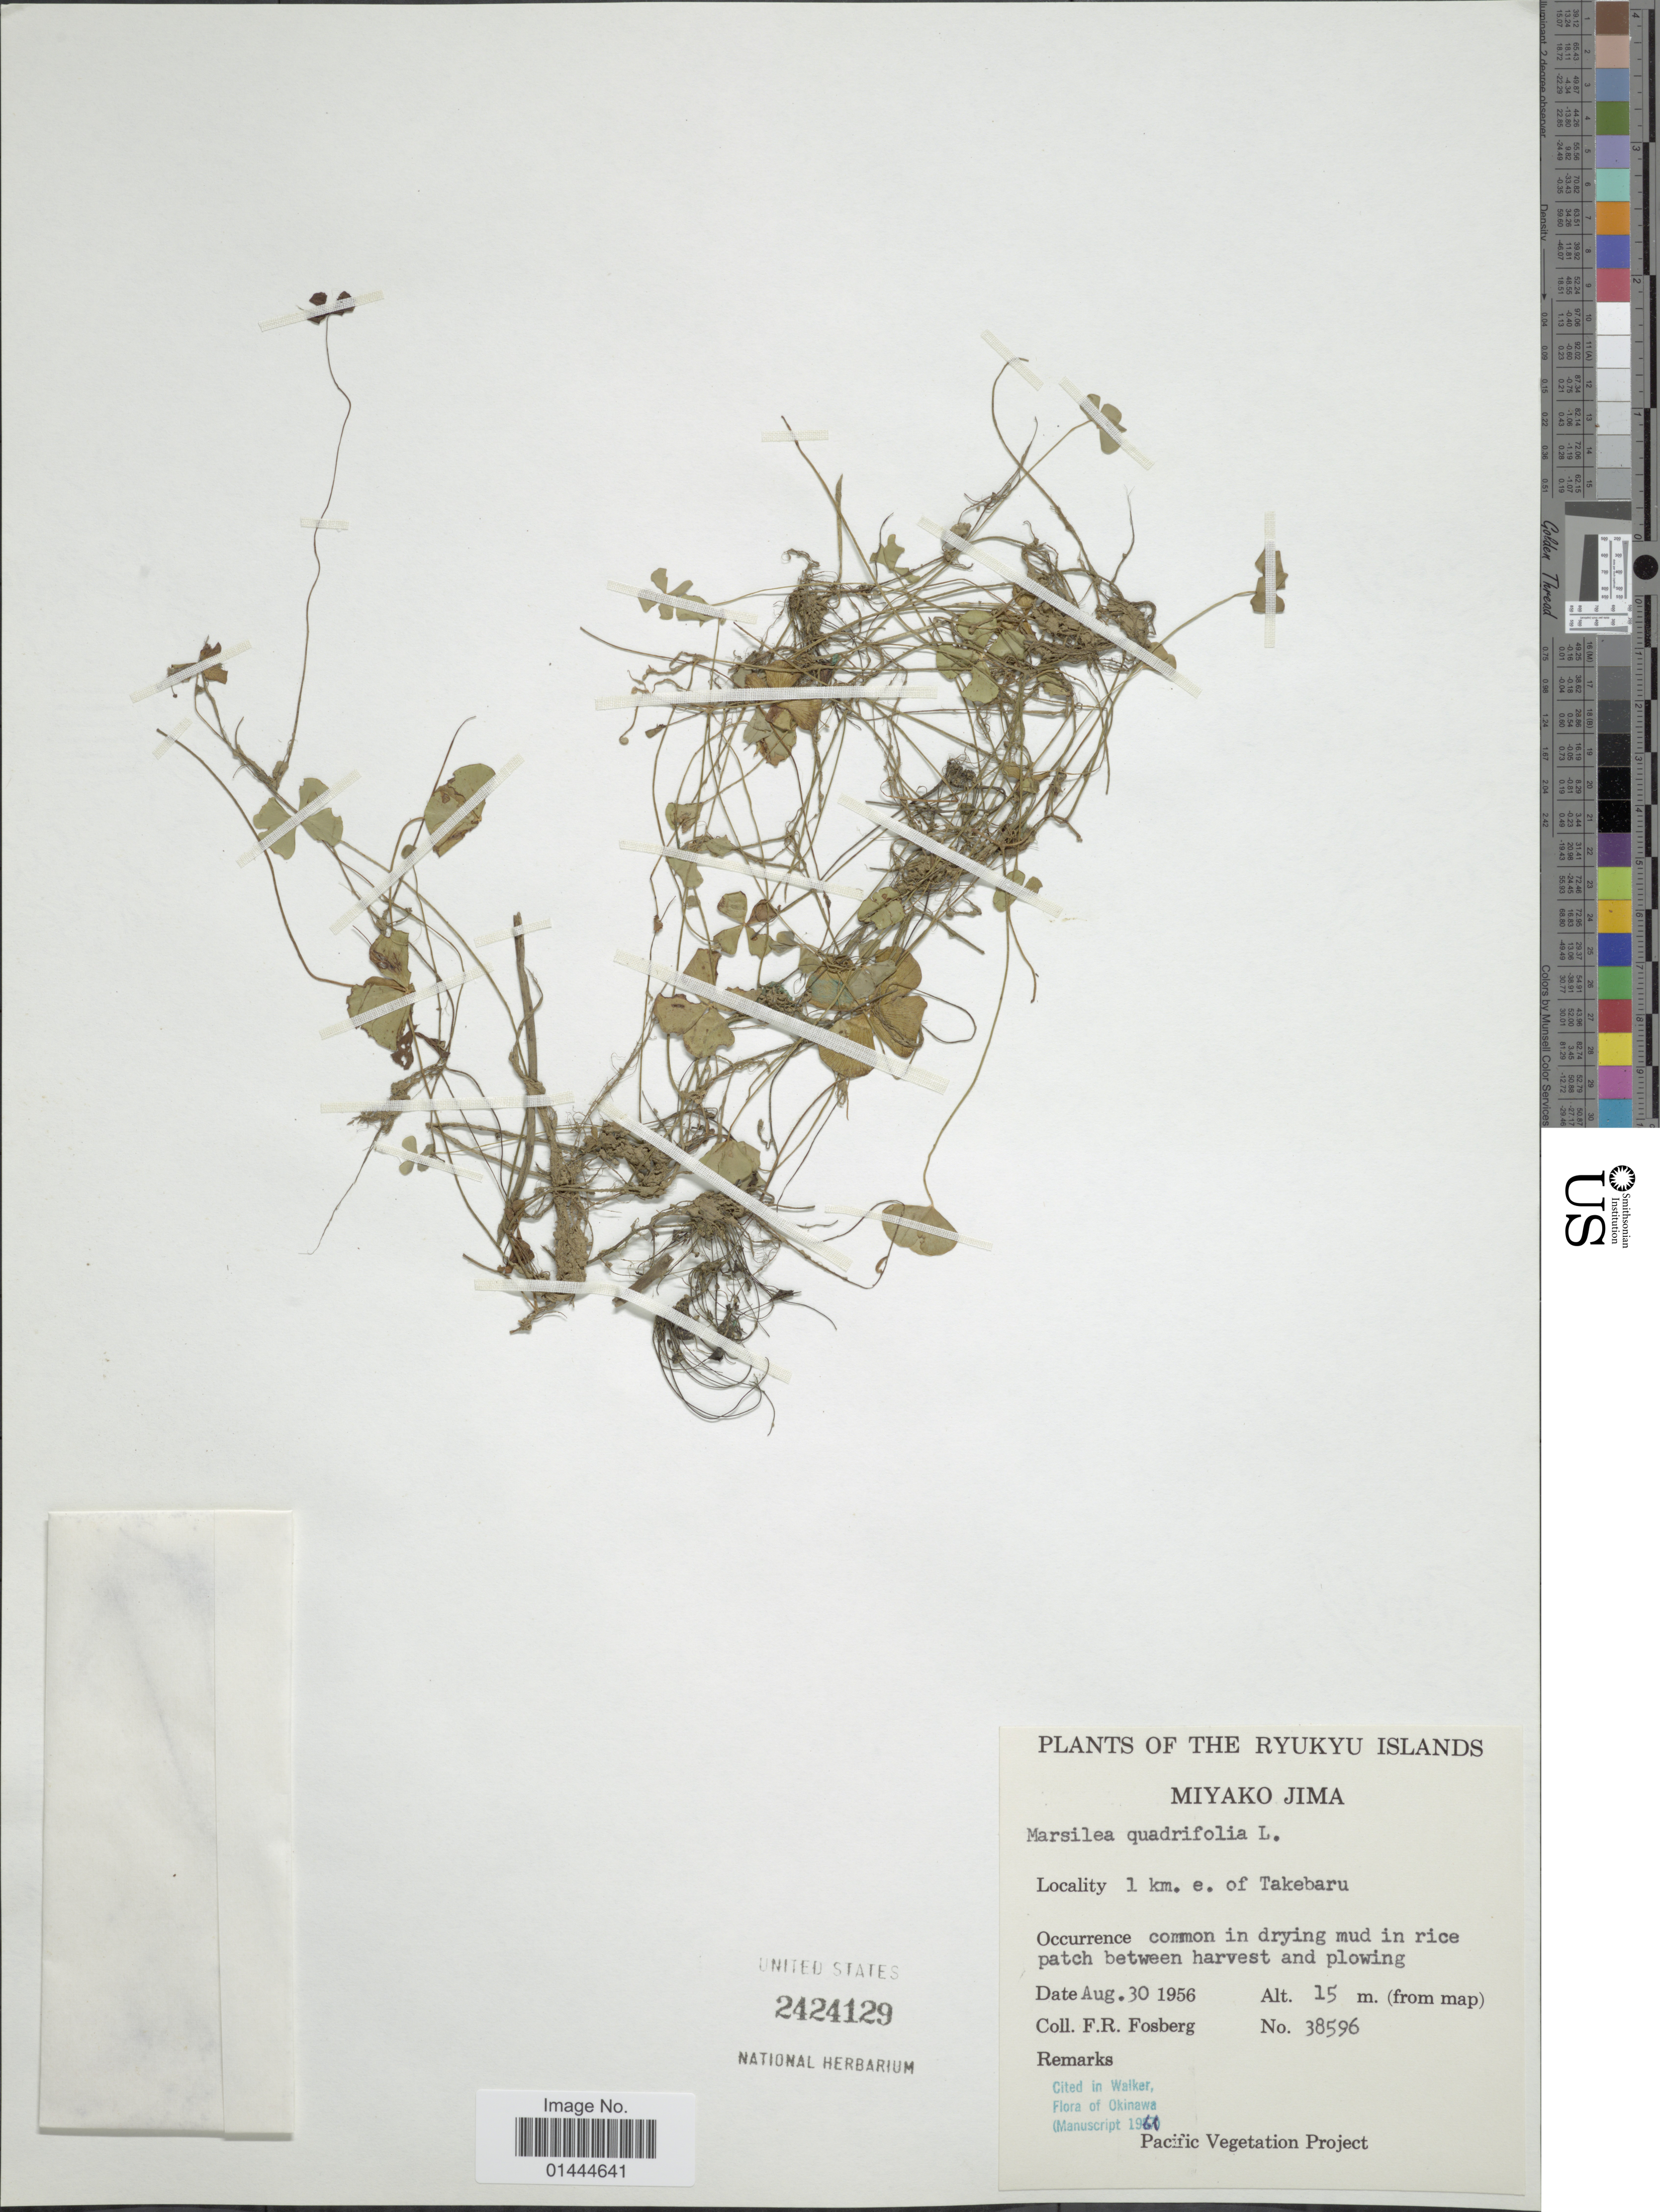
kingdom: Plantae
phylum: Tracheophyta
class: Polypodiopsida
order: Salviniales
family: Marsileaceae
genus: Marsilea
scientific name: Marsilea quadrifolia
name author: L.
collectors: F. R. Fosberg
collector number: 38596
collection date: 1956-08-30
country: Japan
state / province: Okinawa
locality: Ryukyus Islands, Miyako Shima, 1 km e. of Takebaru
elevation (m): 15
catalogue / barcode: US 2424129